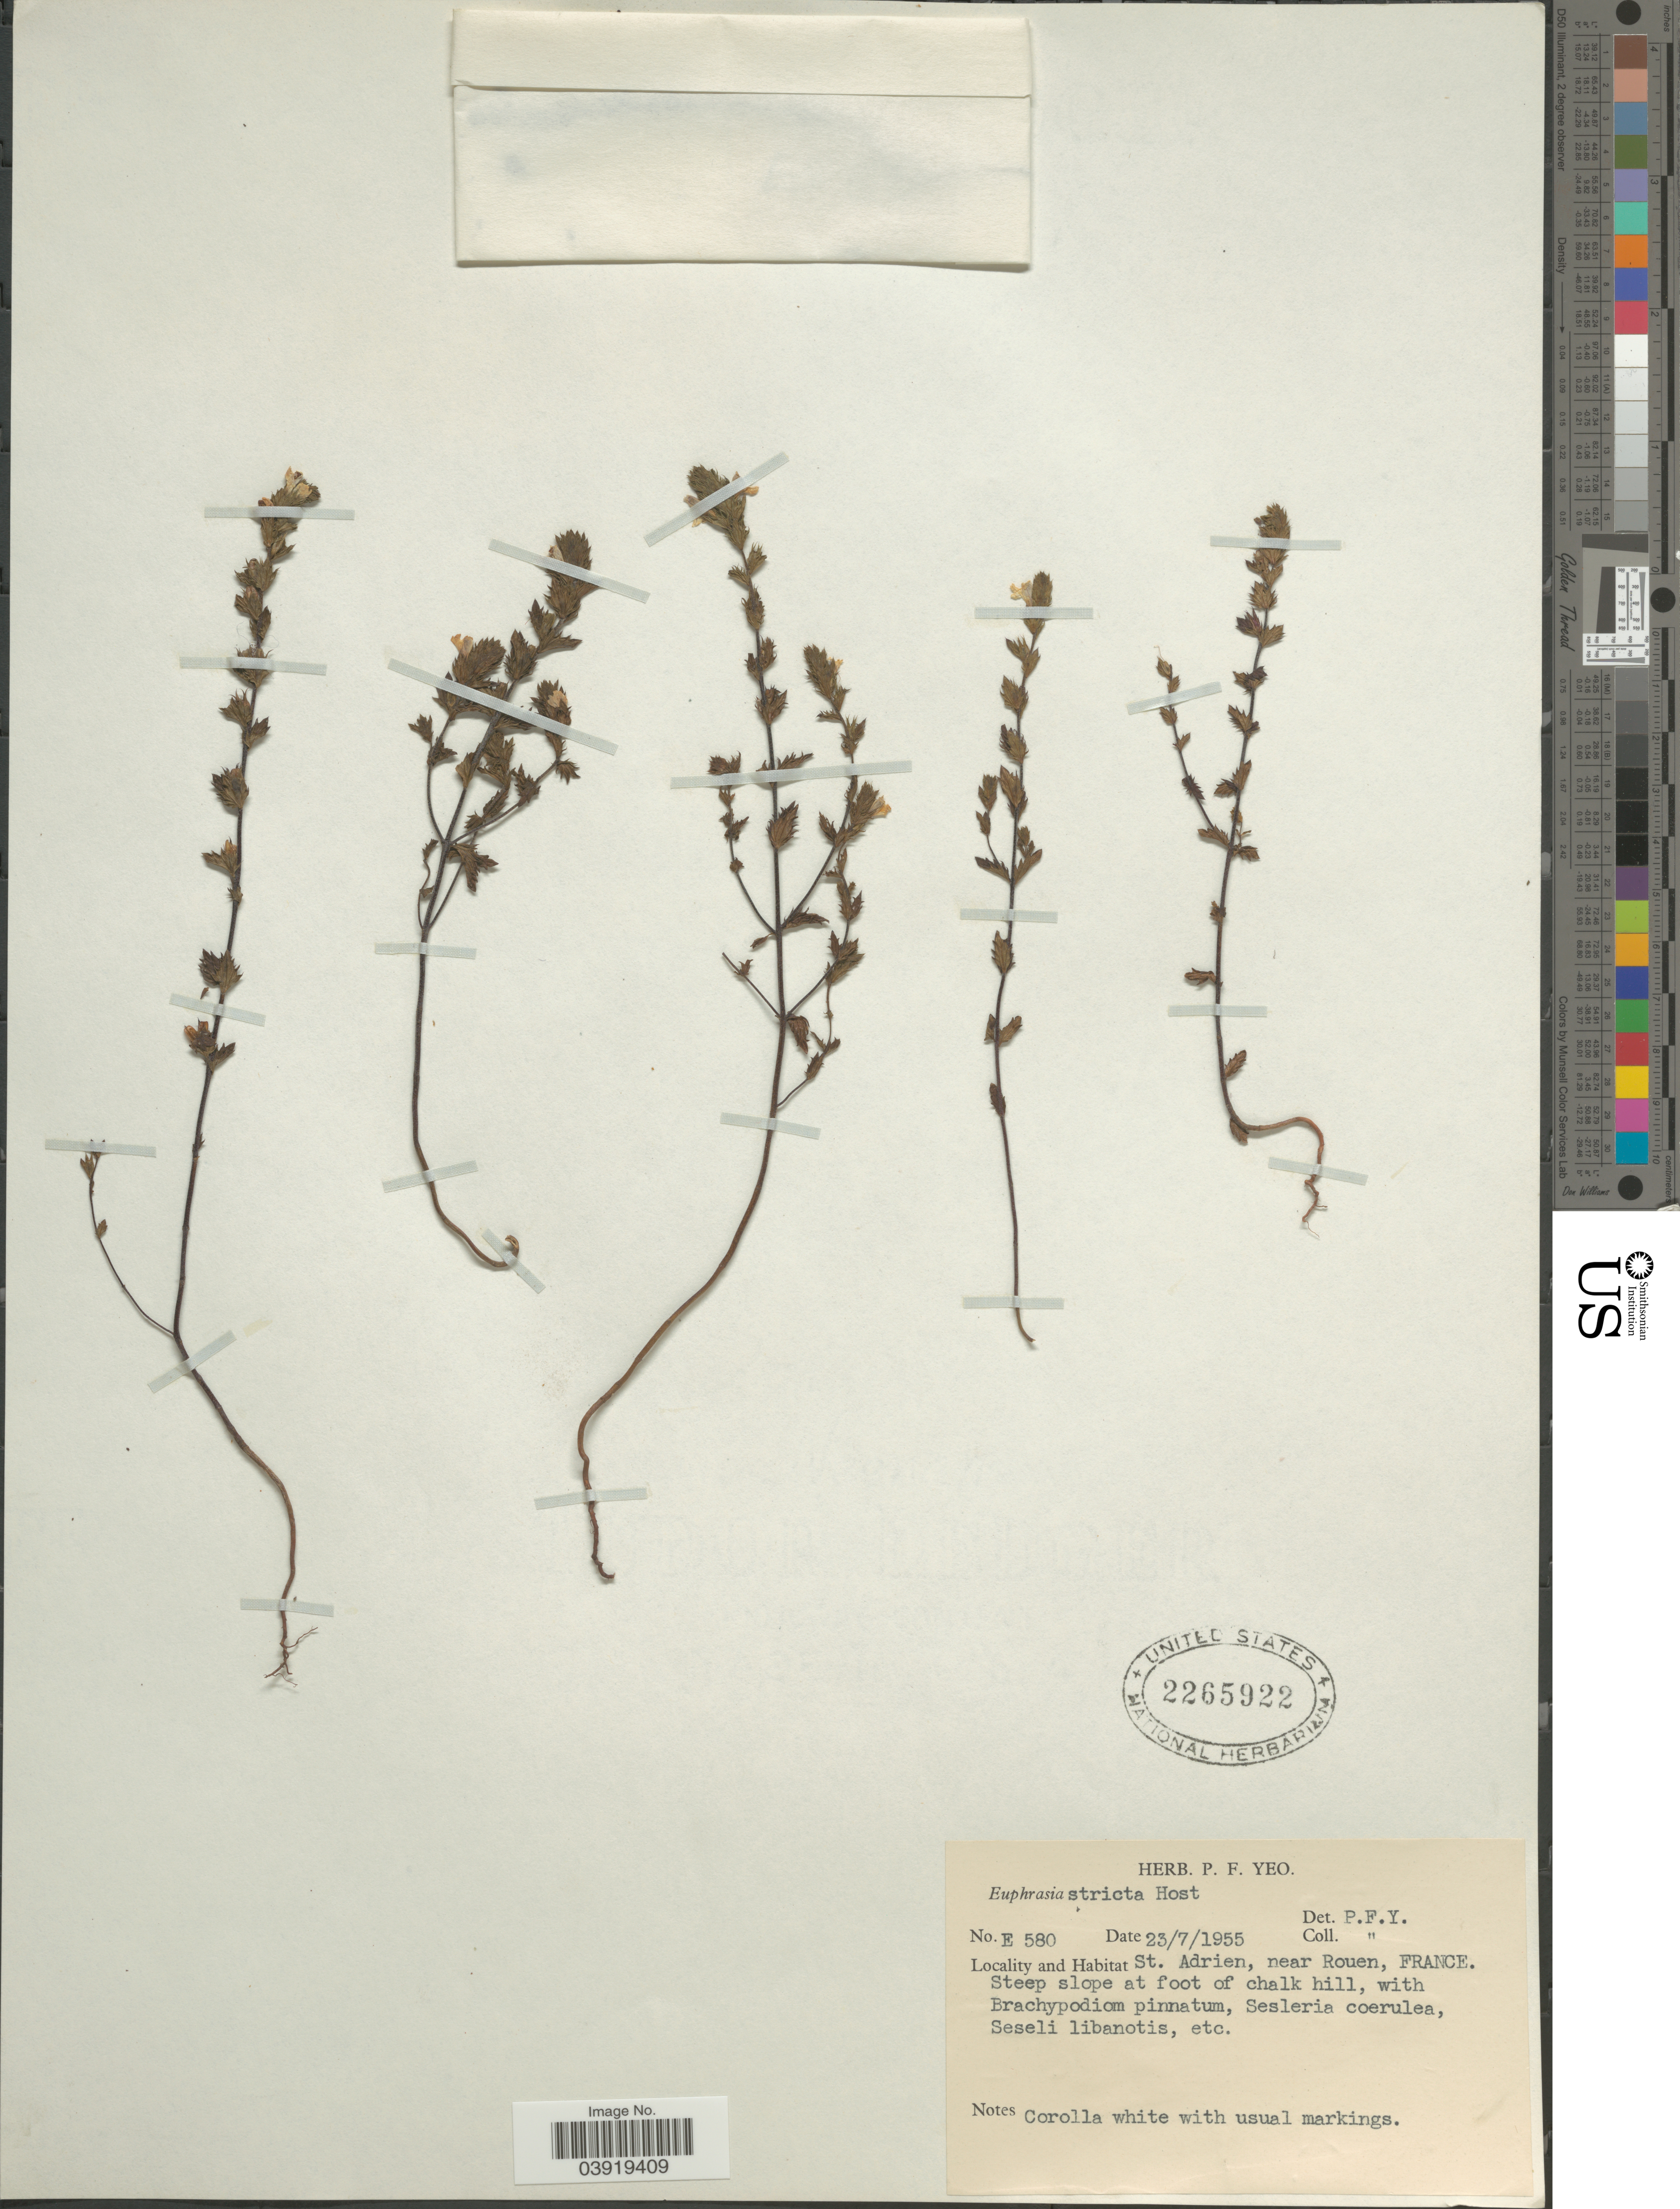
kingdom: Plantae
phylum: Tracheophyta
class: Magnoliopsida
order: Lamiales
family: Orobanchaceae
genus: Euphrasia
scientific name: Euphrasia stricta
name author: Kunth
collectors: P. Yeo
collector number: E580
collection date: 1955-07-23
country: France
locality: St. Adrien, near Rouen.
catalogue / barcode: US 2265922